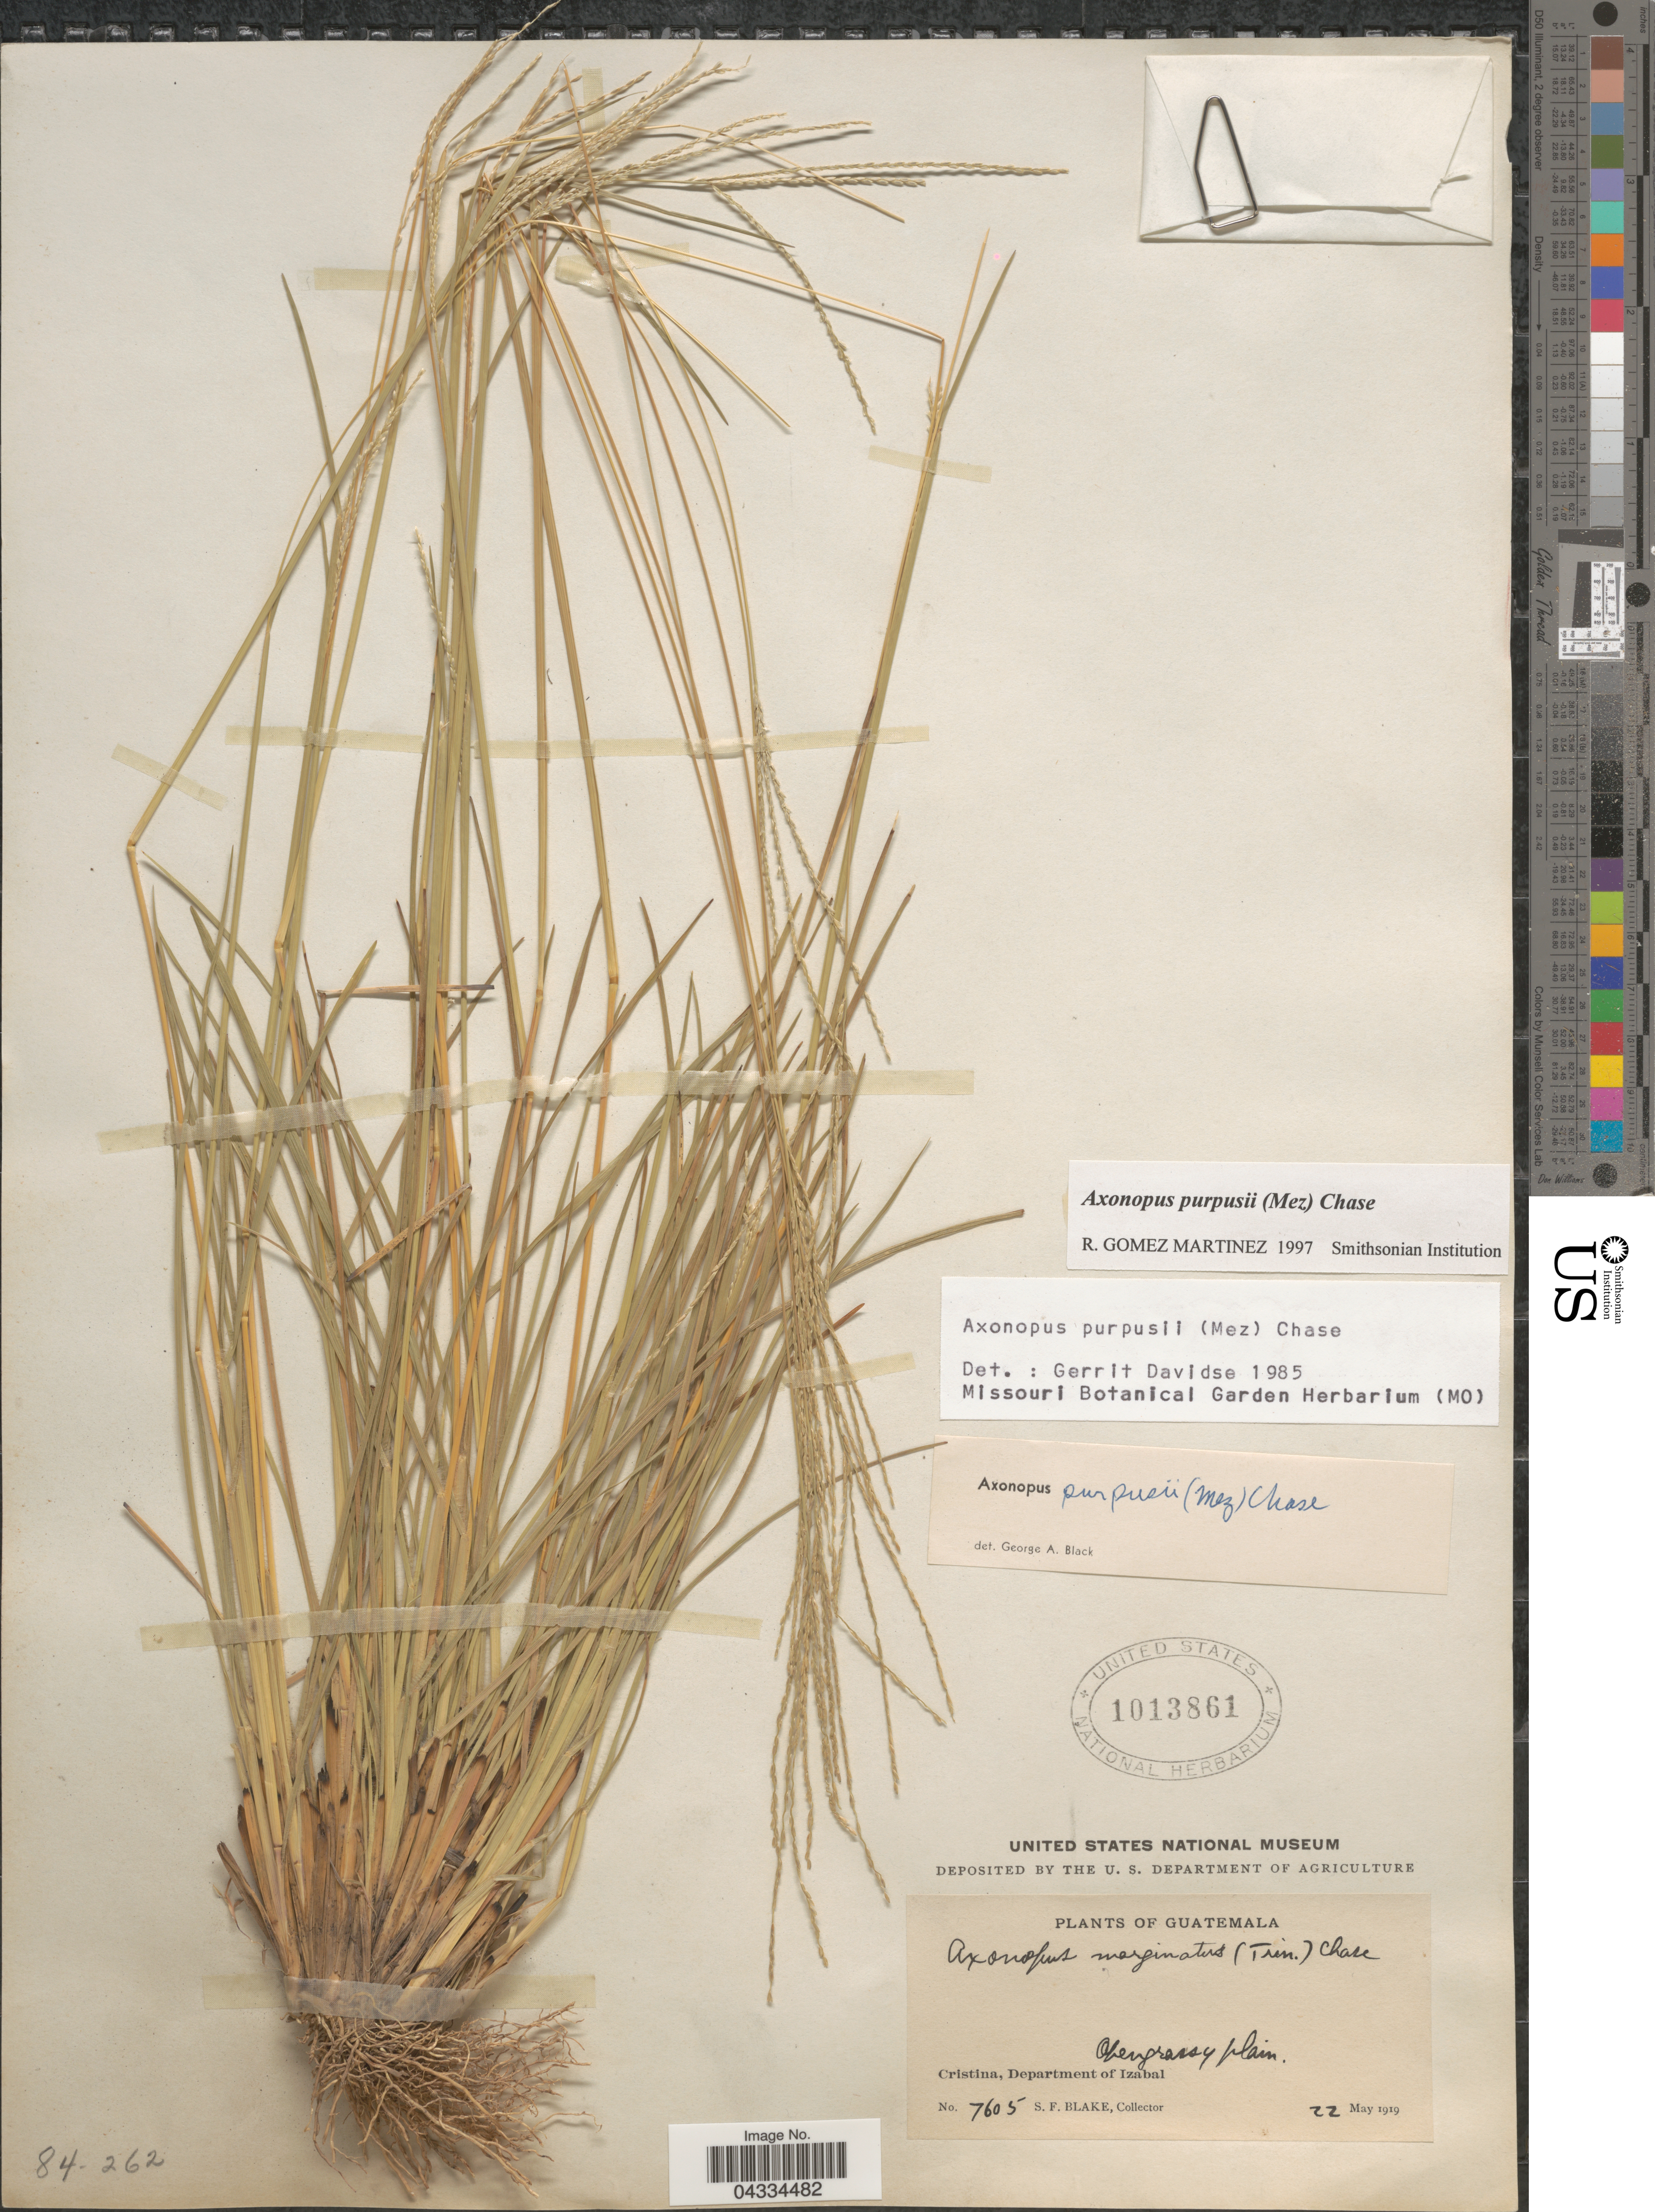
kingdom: Plantae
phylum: Tracheophyta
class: Liliopsida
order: Poales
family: Poaceae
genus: Axonopus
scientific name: Axonopus purpusii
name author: (Mez) Chase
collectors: S. Blake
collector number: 7605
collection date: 1919-05-22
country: Guatemala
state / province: Izabal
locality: Cristina, Department of Izabal.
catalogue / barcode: US 1013861